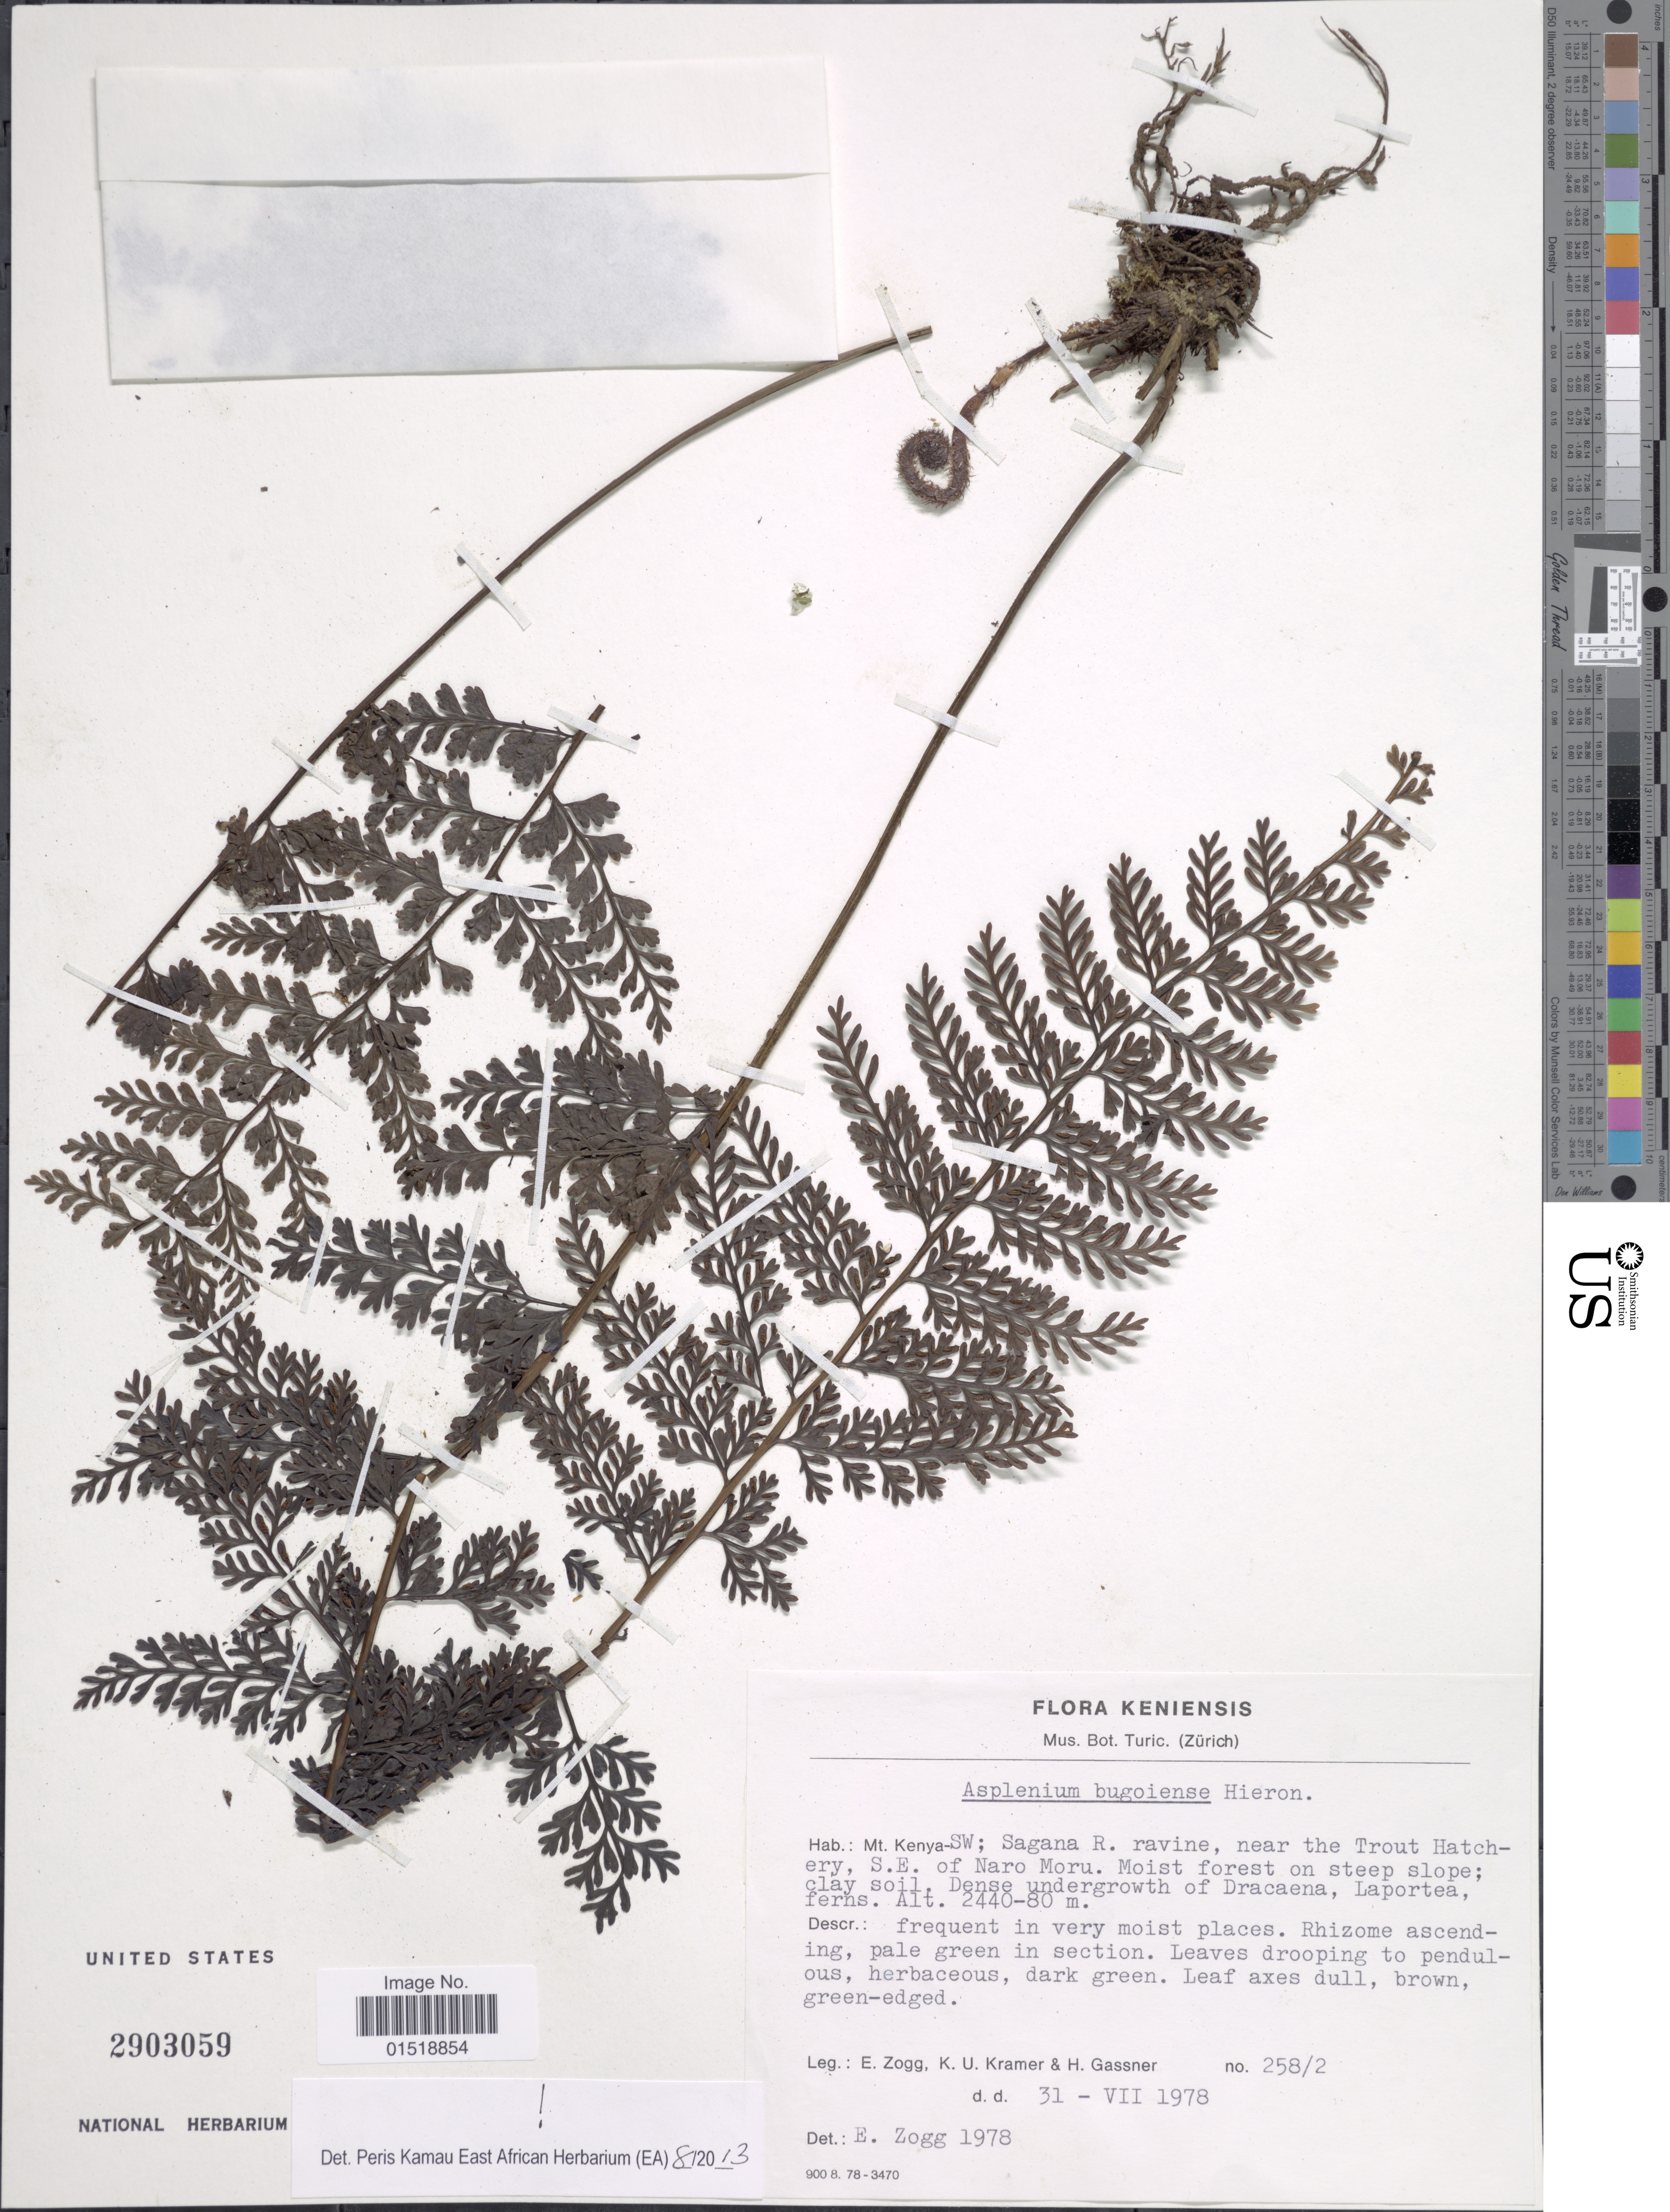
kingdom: Plantae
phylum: Tracheophyta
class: Polypodiopsida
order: Polypodiales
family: Aspleniaceae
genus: Asplenium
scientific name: Asplenium bugolense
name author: Hieron.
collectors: E. Zogg, K. U. Kramer & H. Gassner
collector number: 258/2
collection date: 1978-07-31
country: Kenya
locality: Mt. Kenya-SW: Sagana R. ravine, near the Trout Hatchery, S.E. of Naro Moru.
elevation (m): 2440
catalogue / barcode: US 2903059